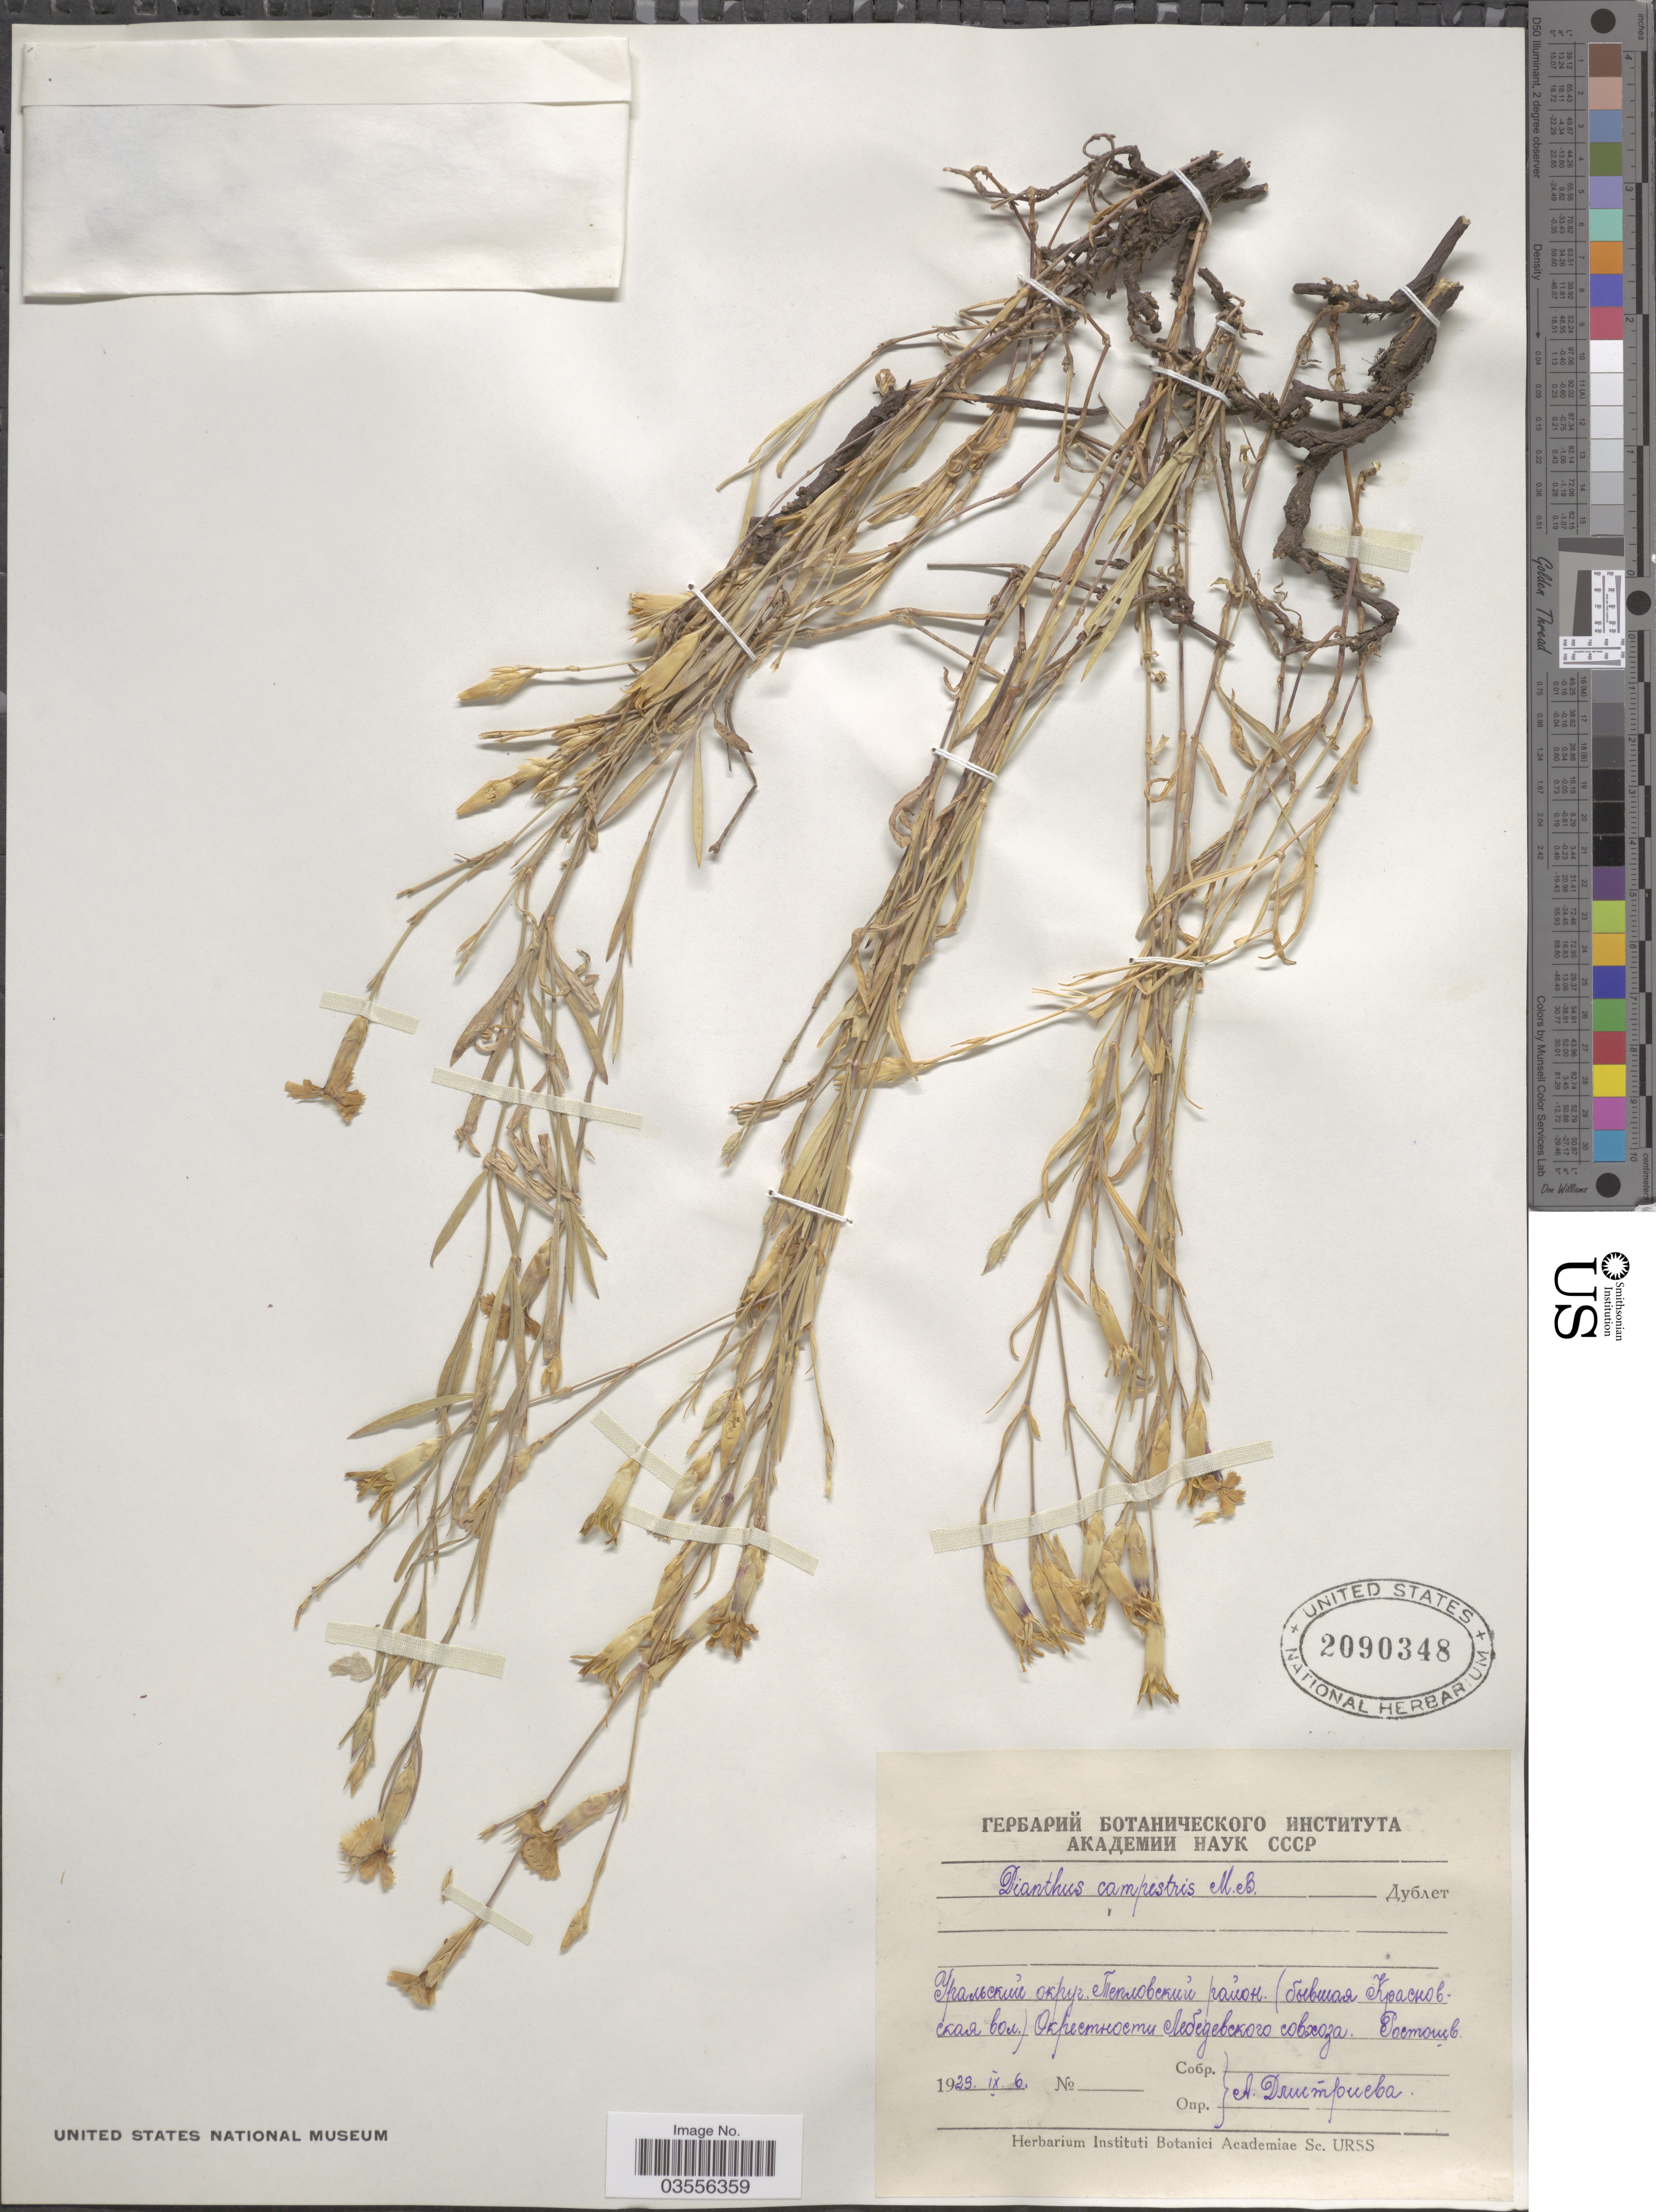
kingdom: Plantae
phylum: Tracheophyta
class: Magnoliopsida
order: Caryophyllales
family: Caryophyllaceae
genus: Dianthus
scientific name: Dianthus campestris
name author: M. Bieb.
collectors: A. Dmitrieva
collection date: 1929-09-06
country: Russian Federation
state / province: Chelyabinsk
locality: Visinity of Sovkhoz Lebedevskiy.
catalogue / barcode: US 2090348